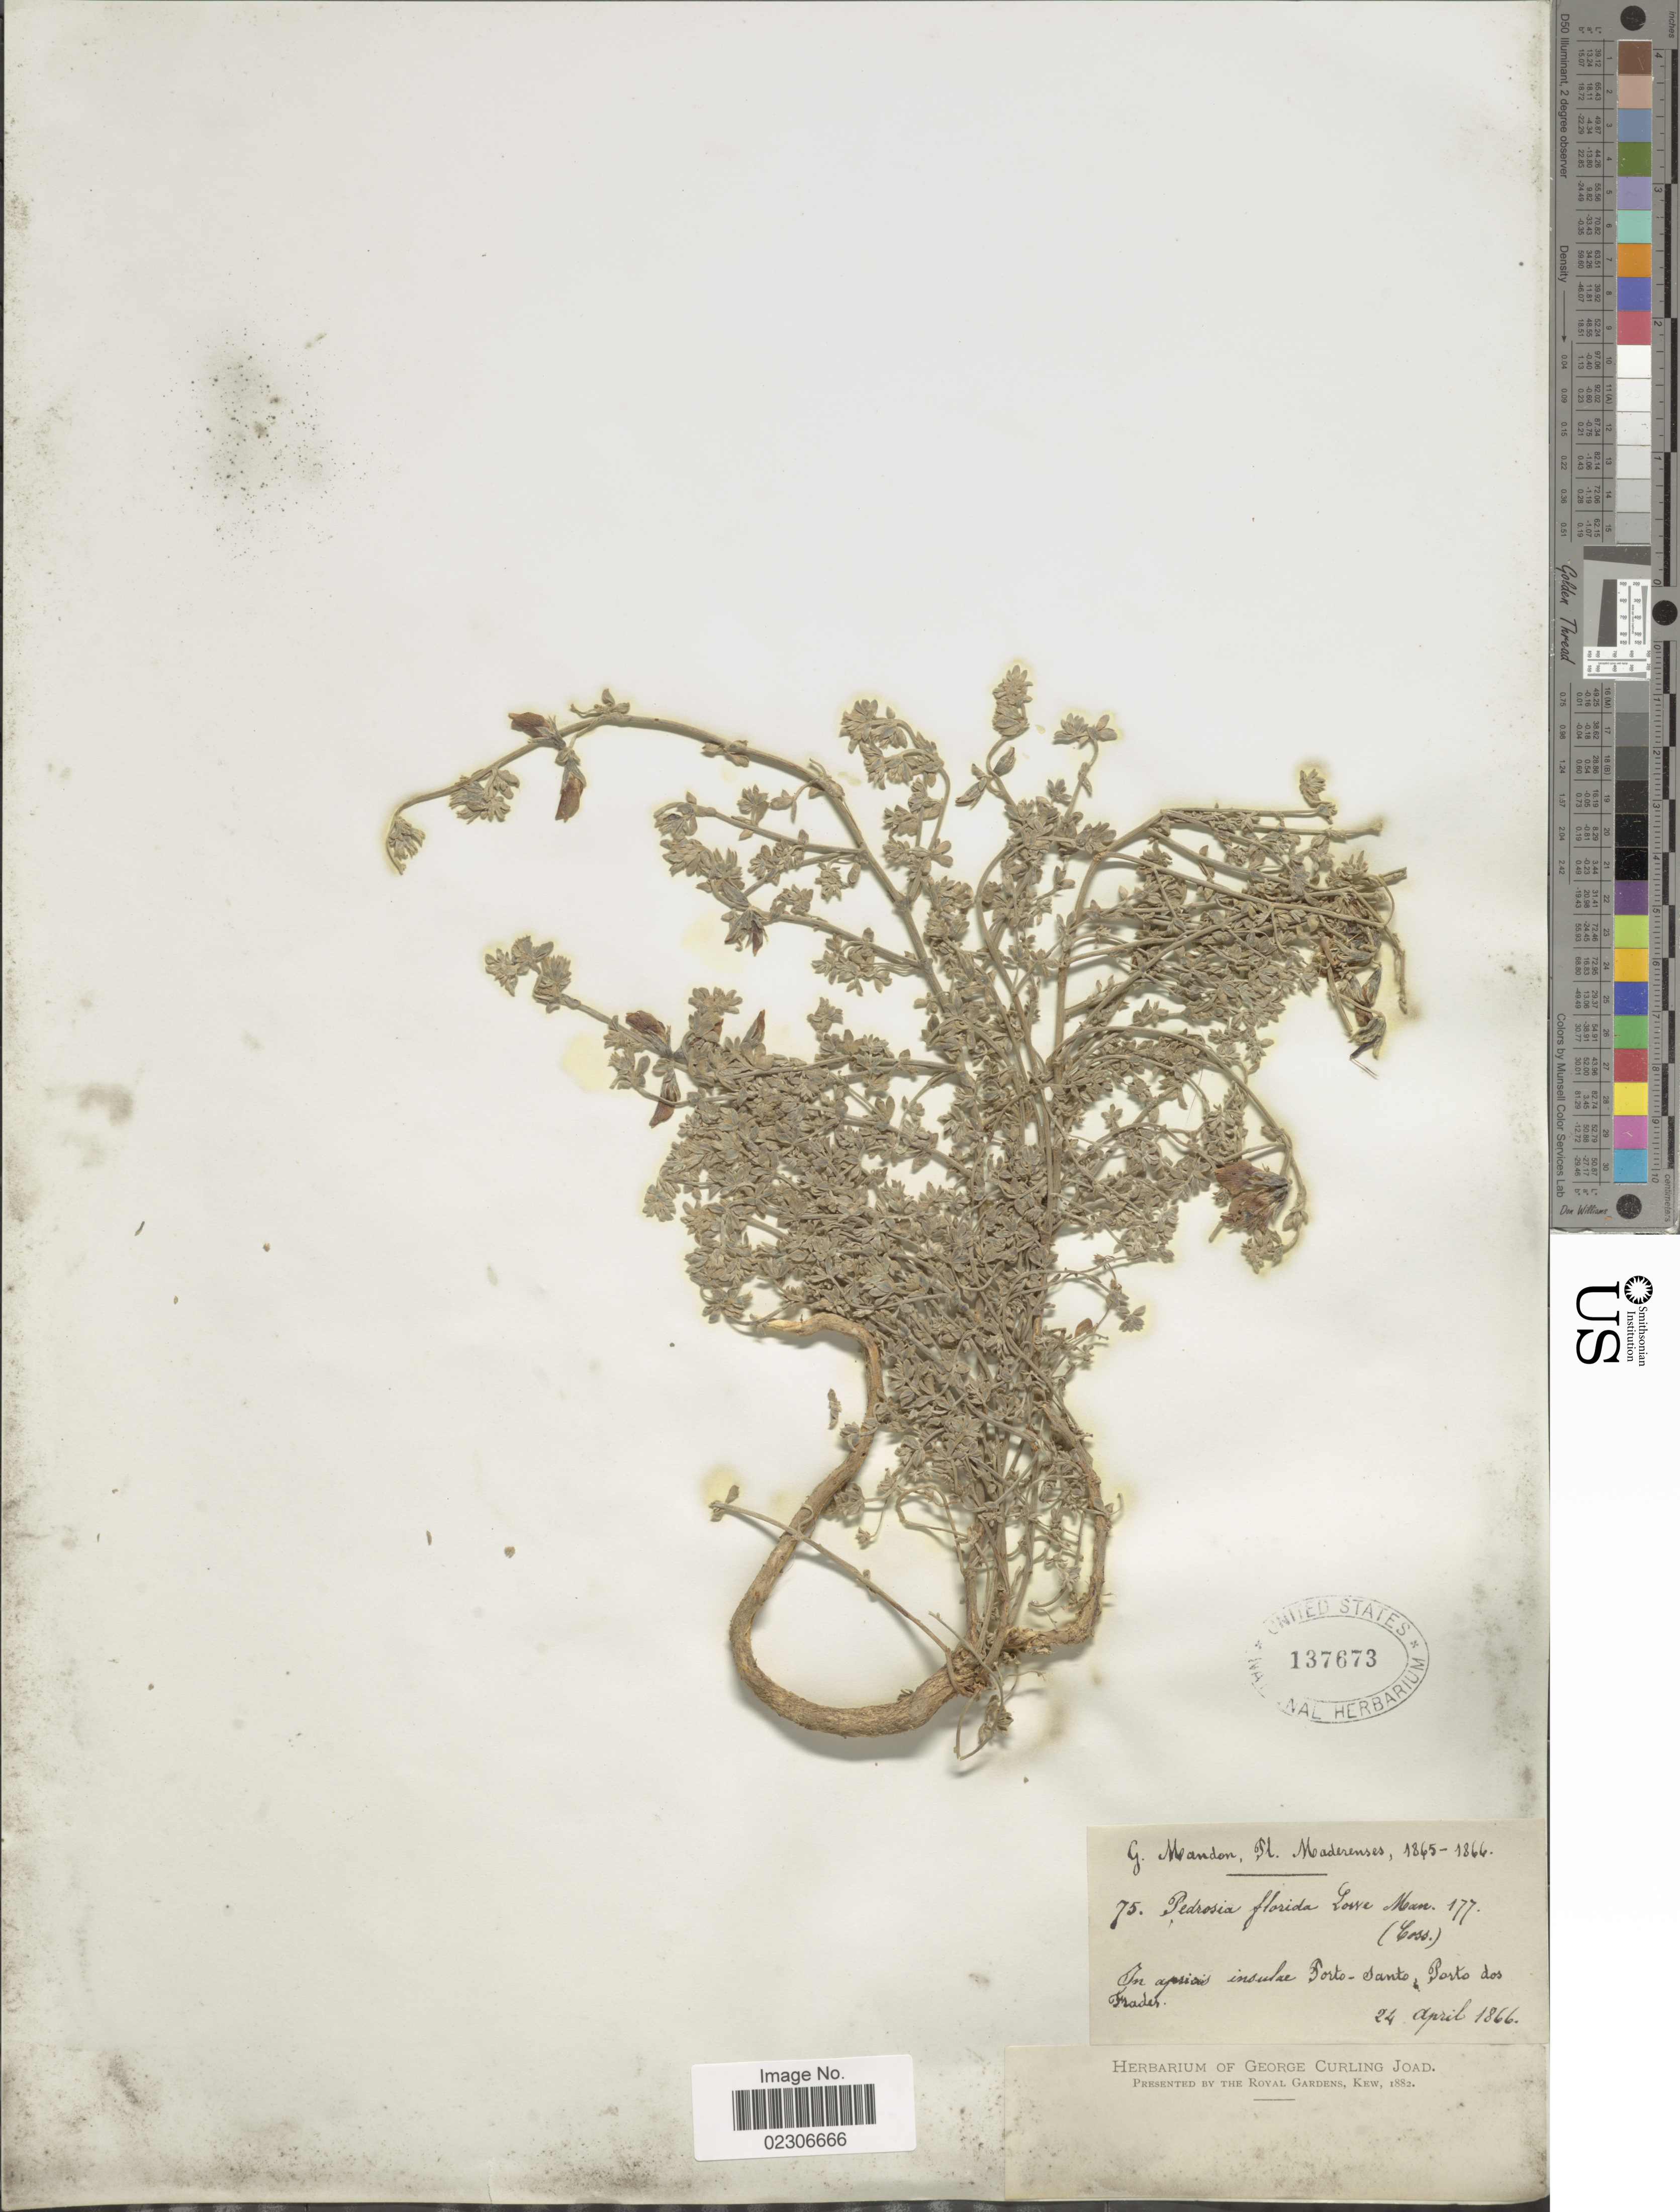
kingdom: Plantae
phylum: Tracheophyta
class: Magnoliopsida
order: Fabales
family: Fabaceae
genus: Lotus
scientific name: Lotus floridus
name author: Masf.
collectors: G. Mandon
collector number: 75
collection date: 1866-07-24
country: Portugal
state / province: Madeira (Aut. Reg.)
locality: Madernses. insulae Porto-Santo, Porto dos Frades [interpreted]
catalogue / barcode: US 137673